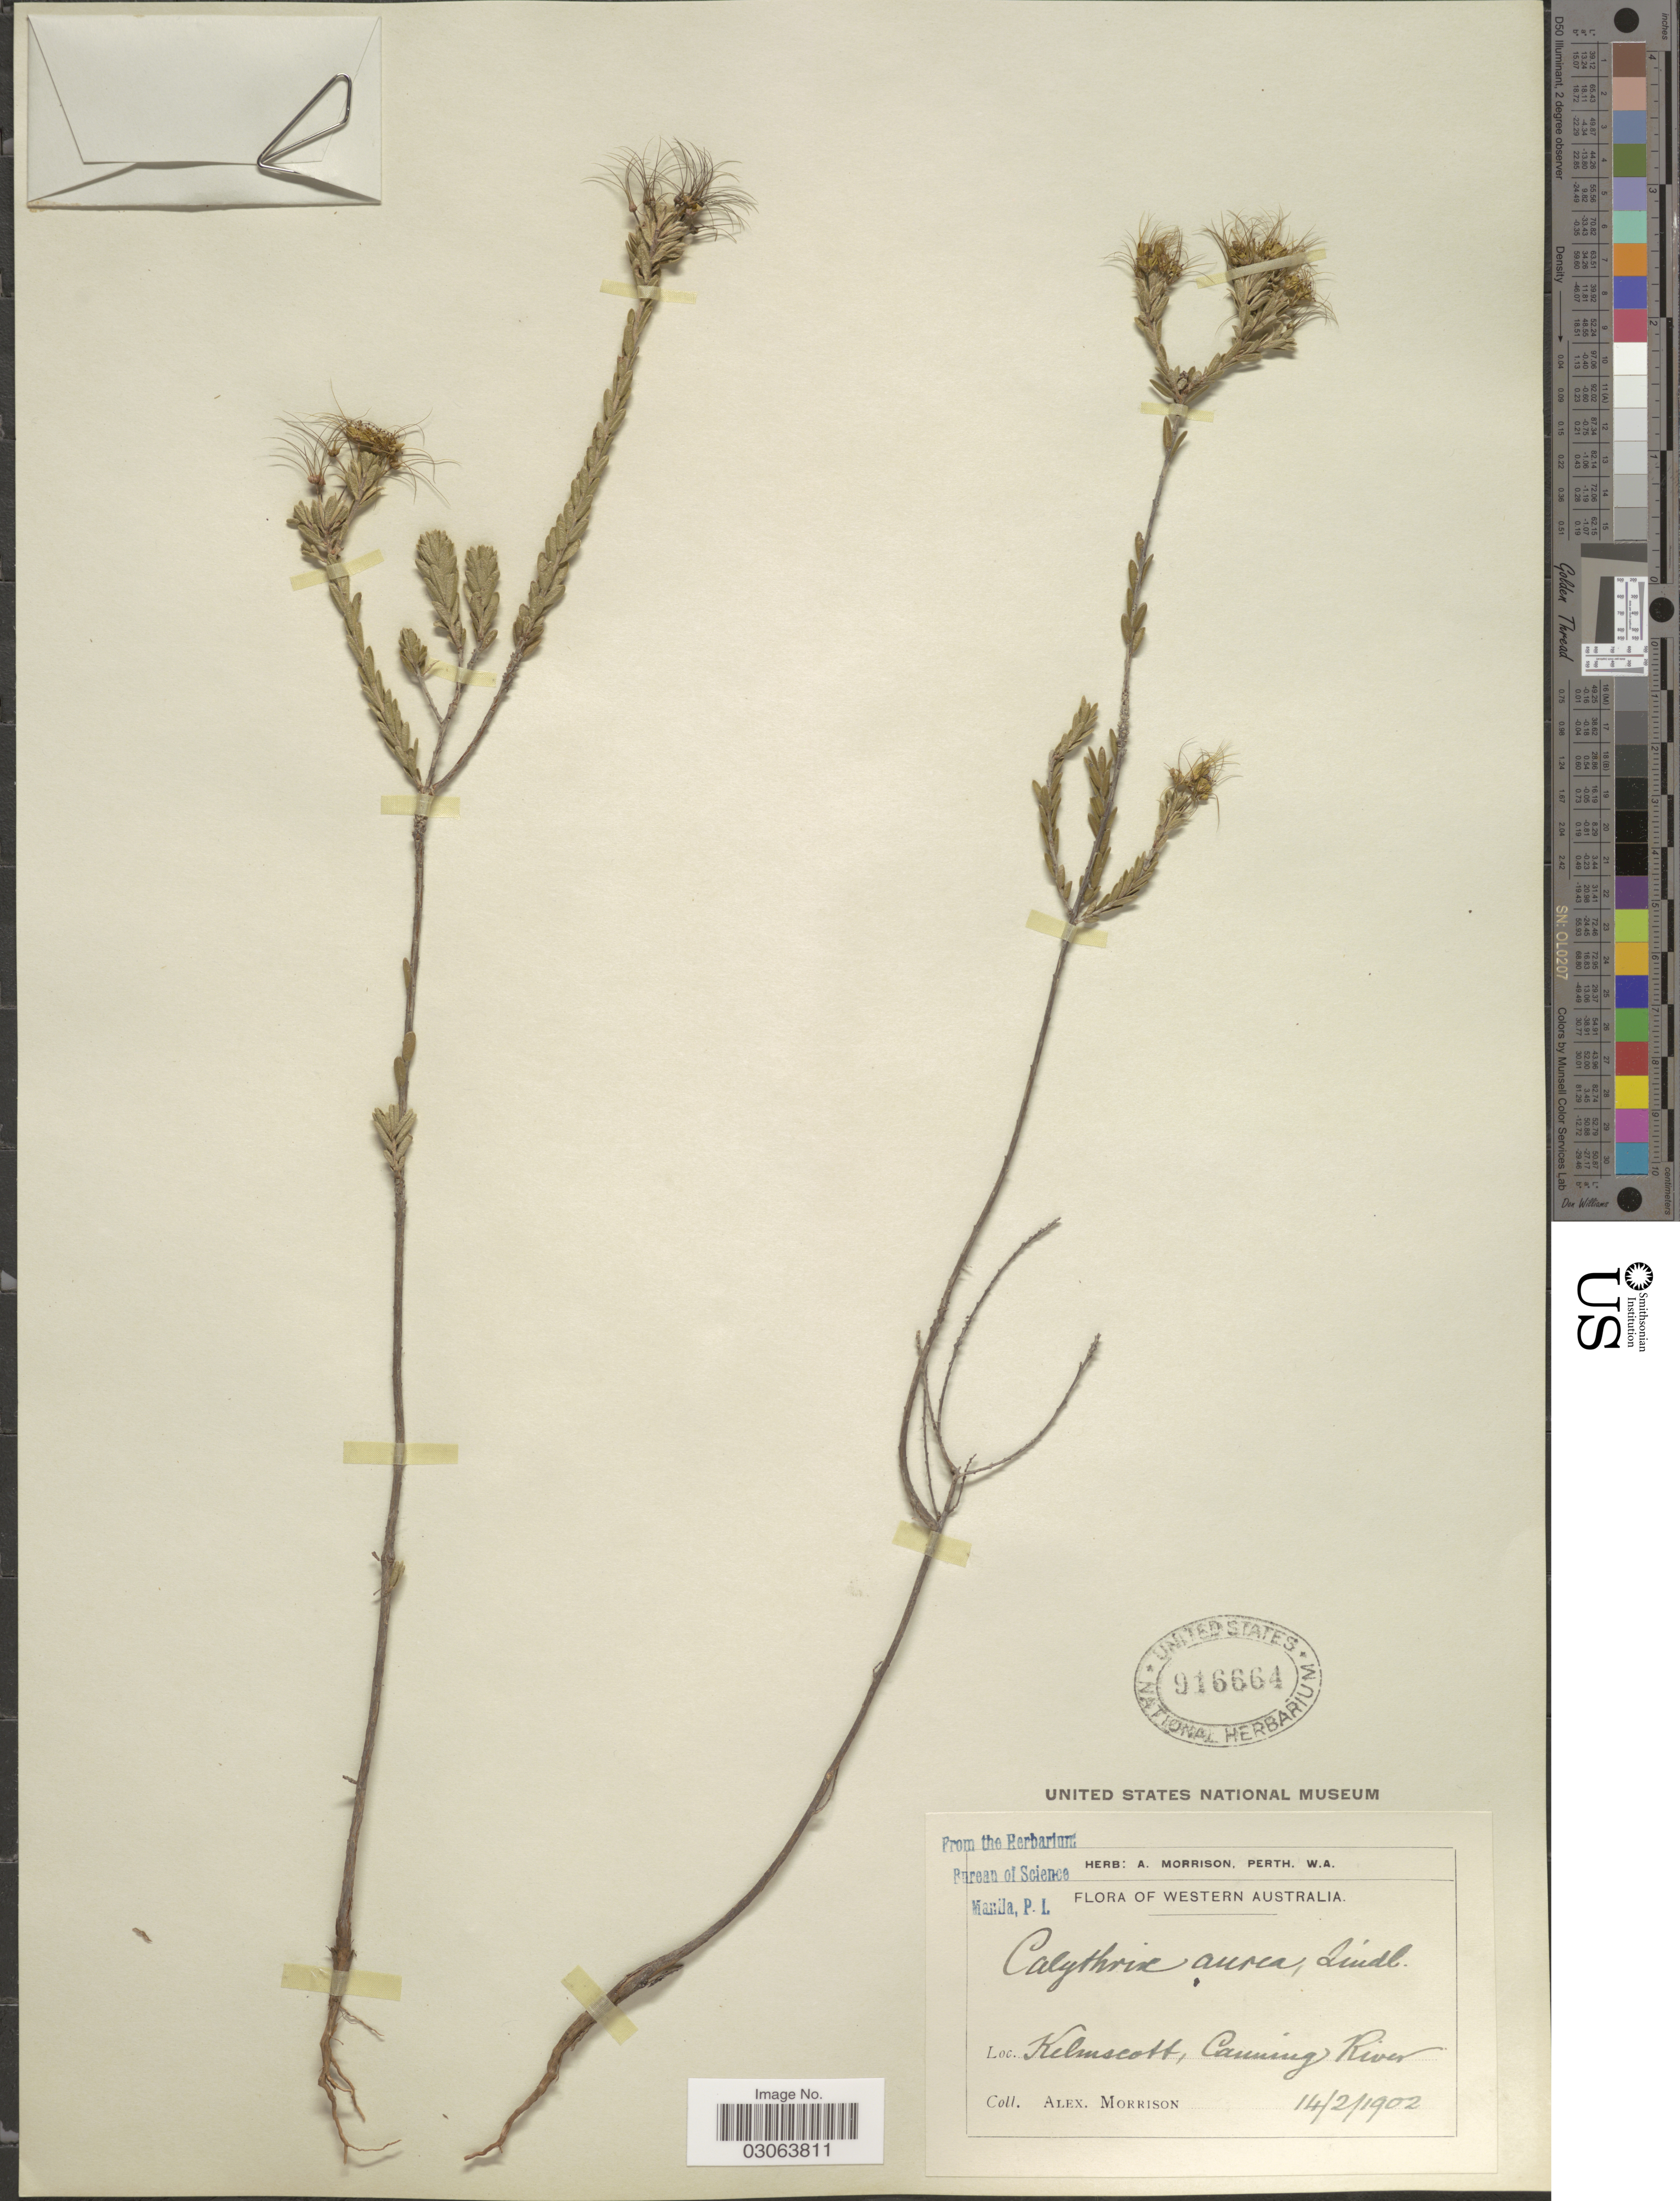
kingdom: Plantae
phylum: Tracheophyta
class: Magnoliopsida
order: Myrtales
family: Myrtaceae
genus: Calytrix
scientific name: Calytrix aurea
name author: Lindl.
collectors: A. Morrison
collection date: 1902-02-14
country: Australia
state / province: Western Australia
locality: Kelmscott, Canning River.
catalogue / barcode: US 916664